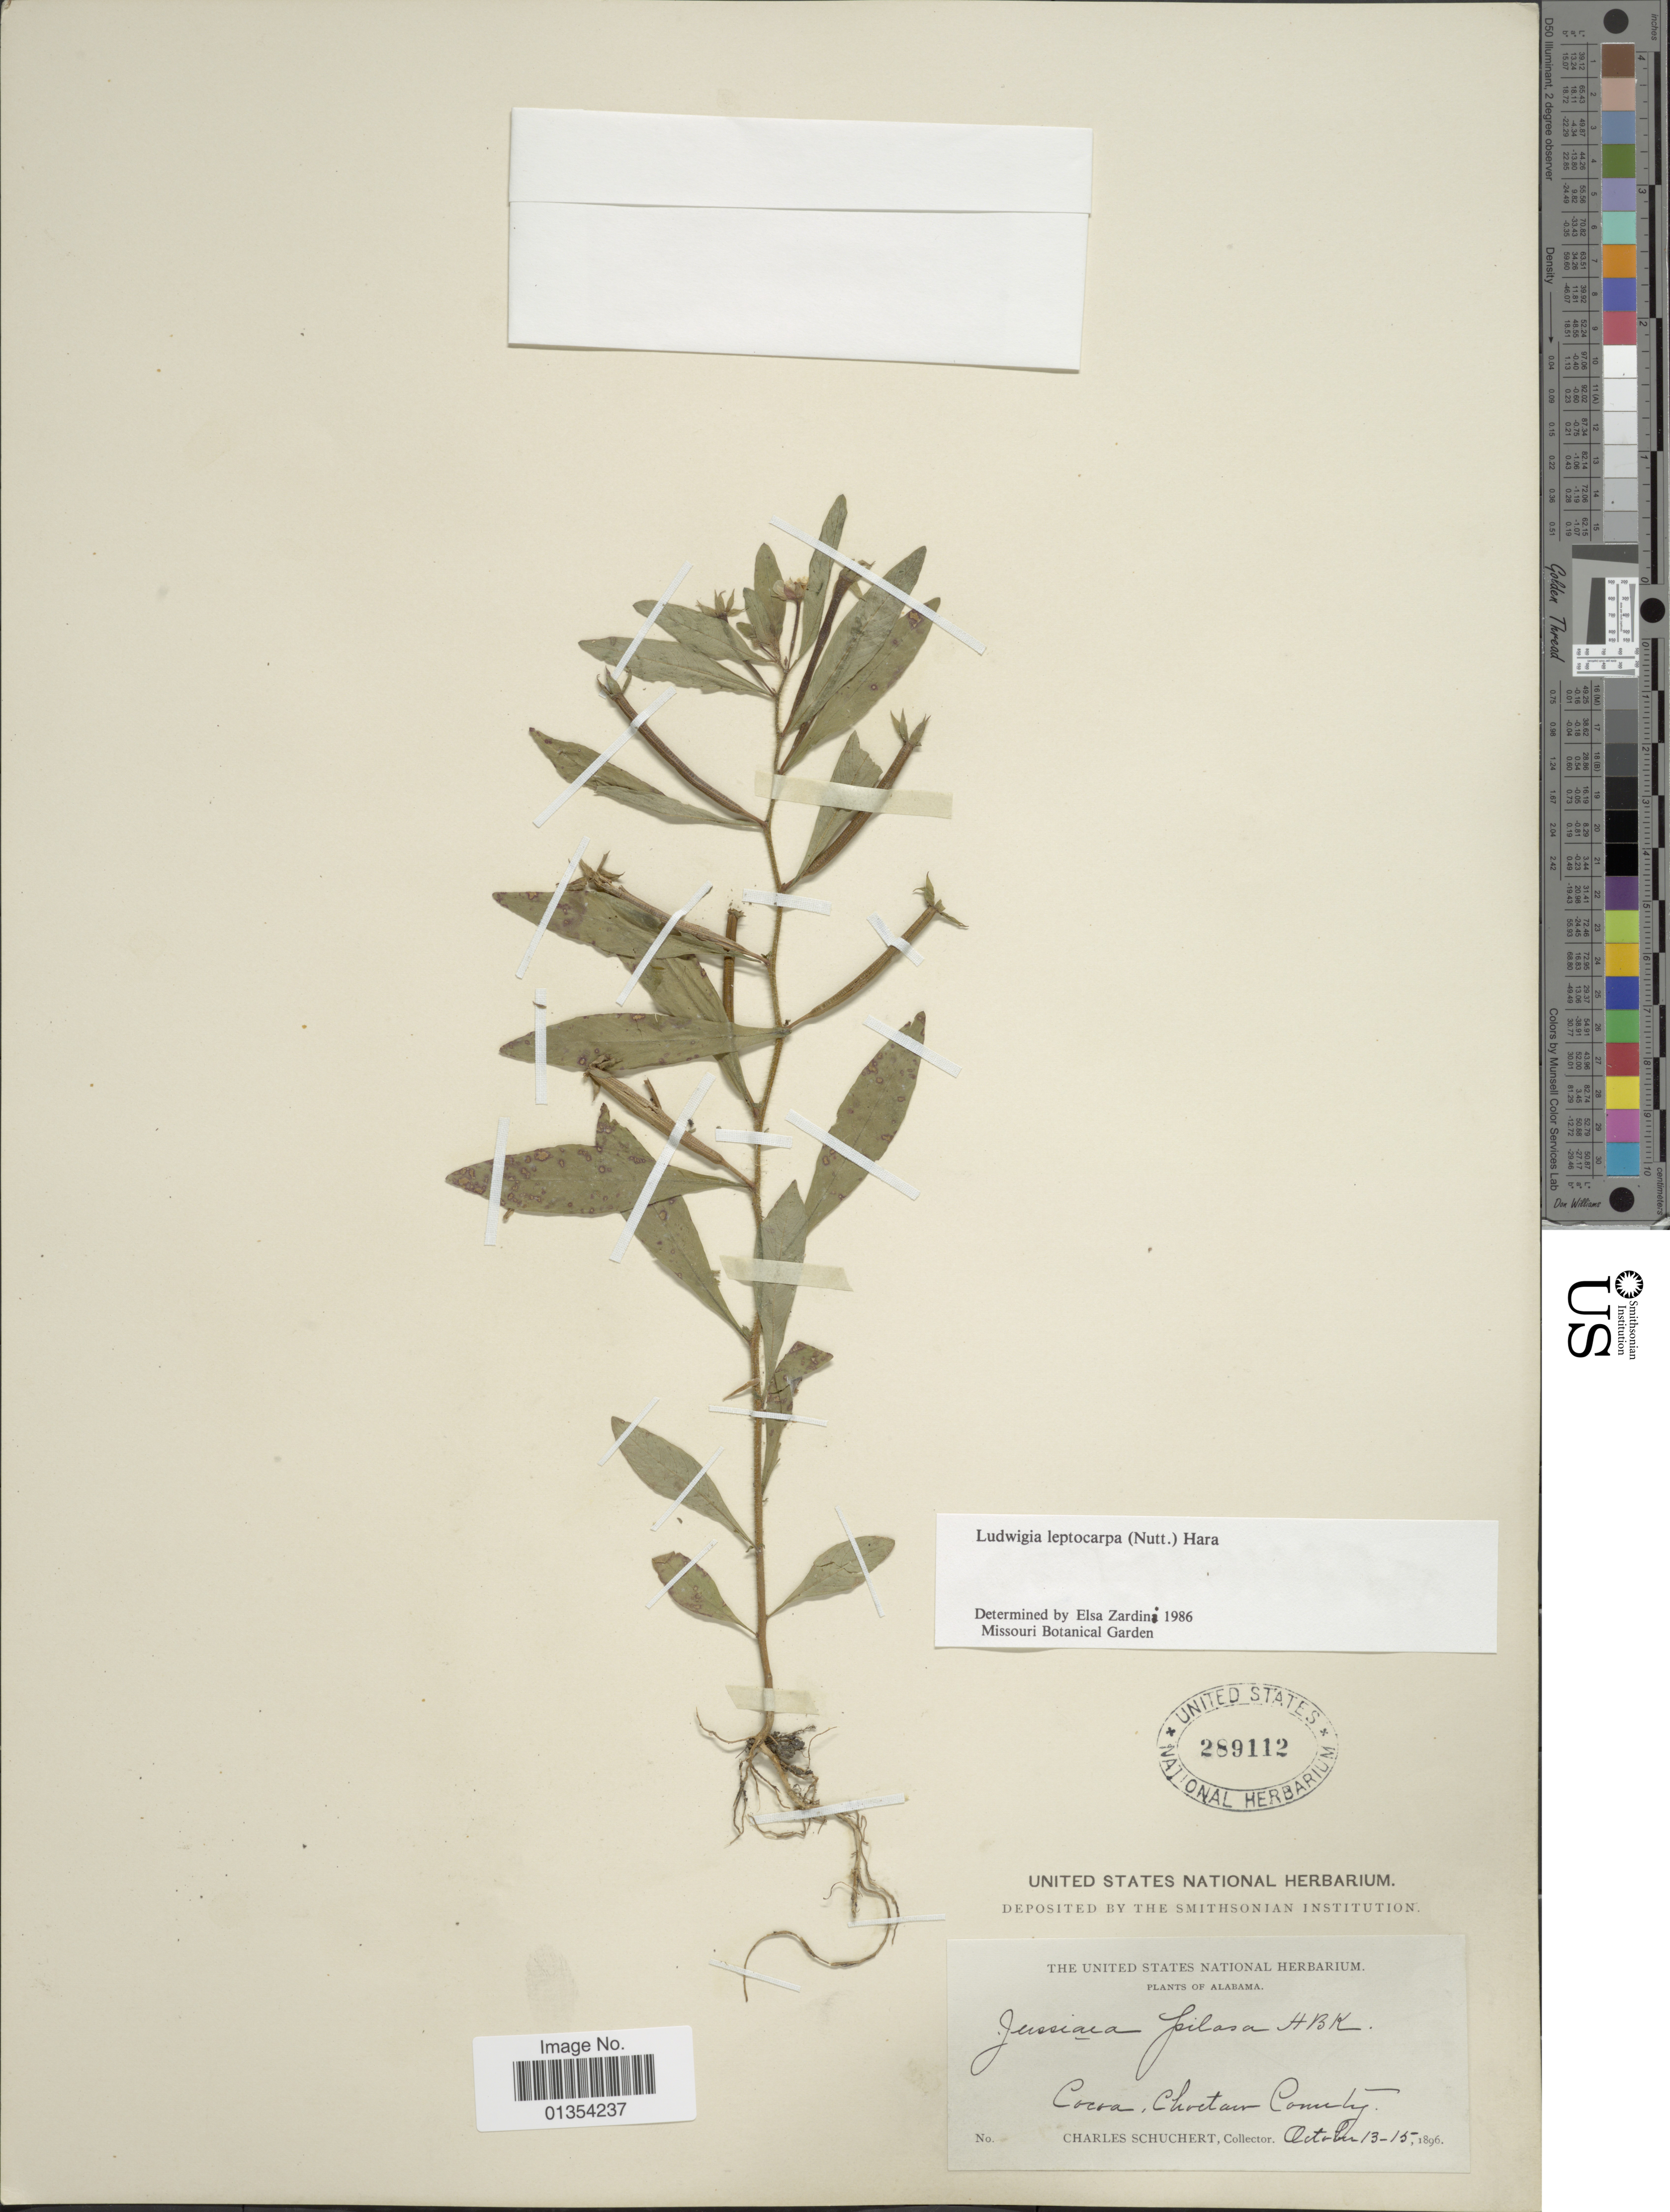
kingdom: Plantae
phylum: Tracheophyta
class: Magnoliopsida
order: Myrtales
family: Onagraceae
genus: Ludwigia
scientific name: Ludwigia leptocarpa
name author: (Nutt.) H. Hara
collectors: C. Schuchert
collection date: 1896-10-13/1896-10-15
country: United States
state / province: Alabama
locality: Cocoa, Choctaw County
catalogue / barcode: US 289112